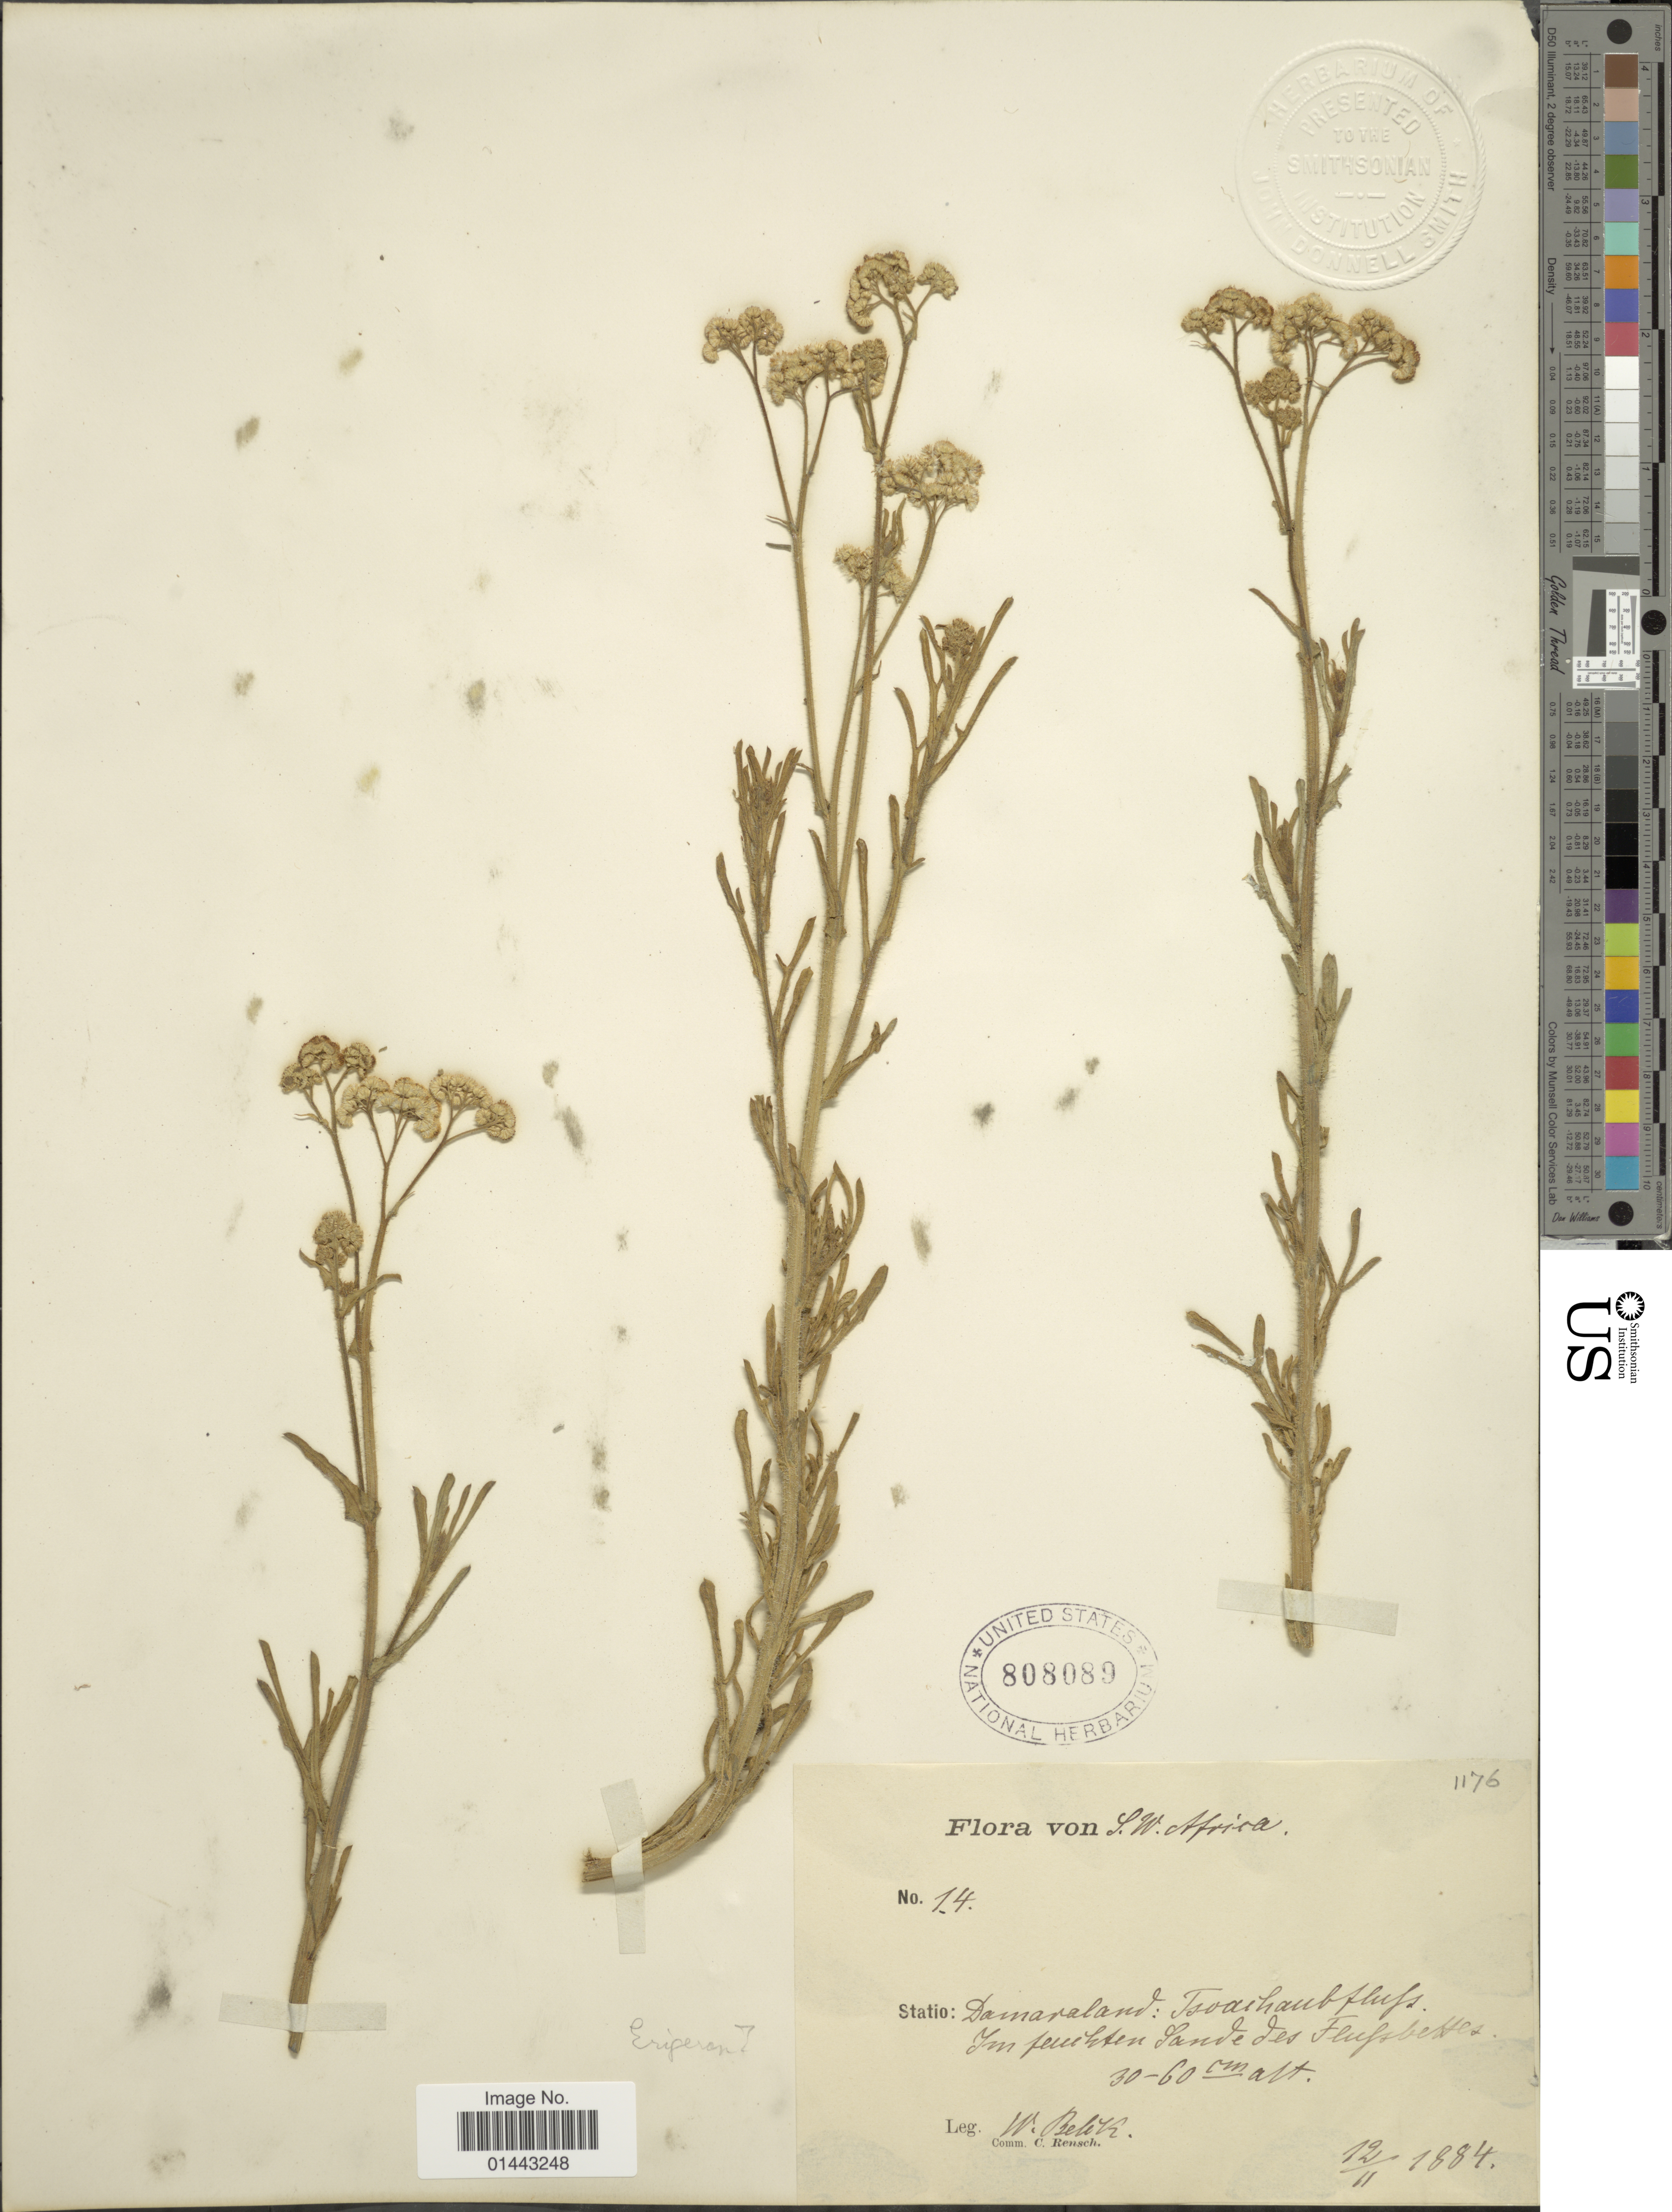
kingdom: Plantae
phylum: Tracheophyta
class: Magnoliopsida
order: Asterales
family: Asteraceae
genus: Erigeron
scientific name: Erigeron sp.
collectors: W. Belck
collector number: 14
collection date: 1884-11-12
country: Namibia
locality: South-west Africa, Damaraland: Tsoachaubfluss, Im feuchten Sande des Flussbettes.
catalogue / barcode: US 808089